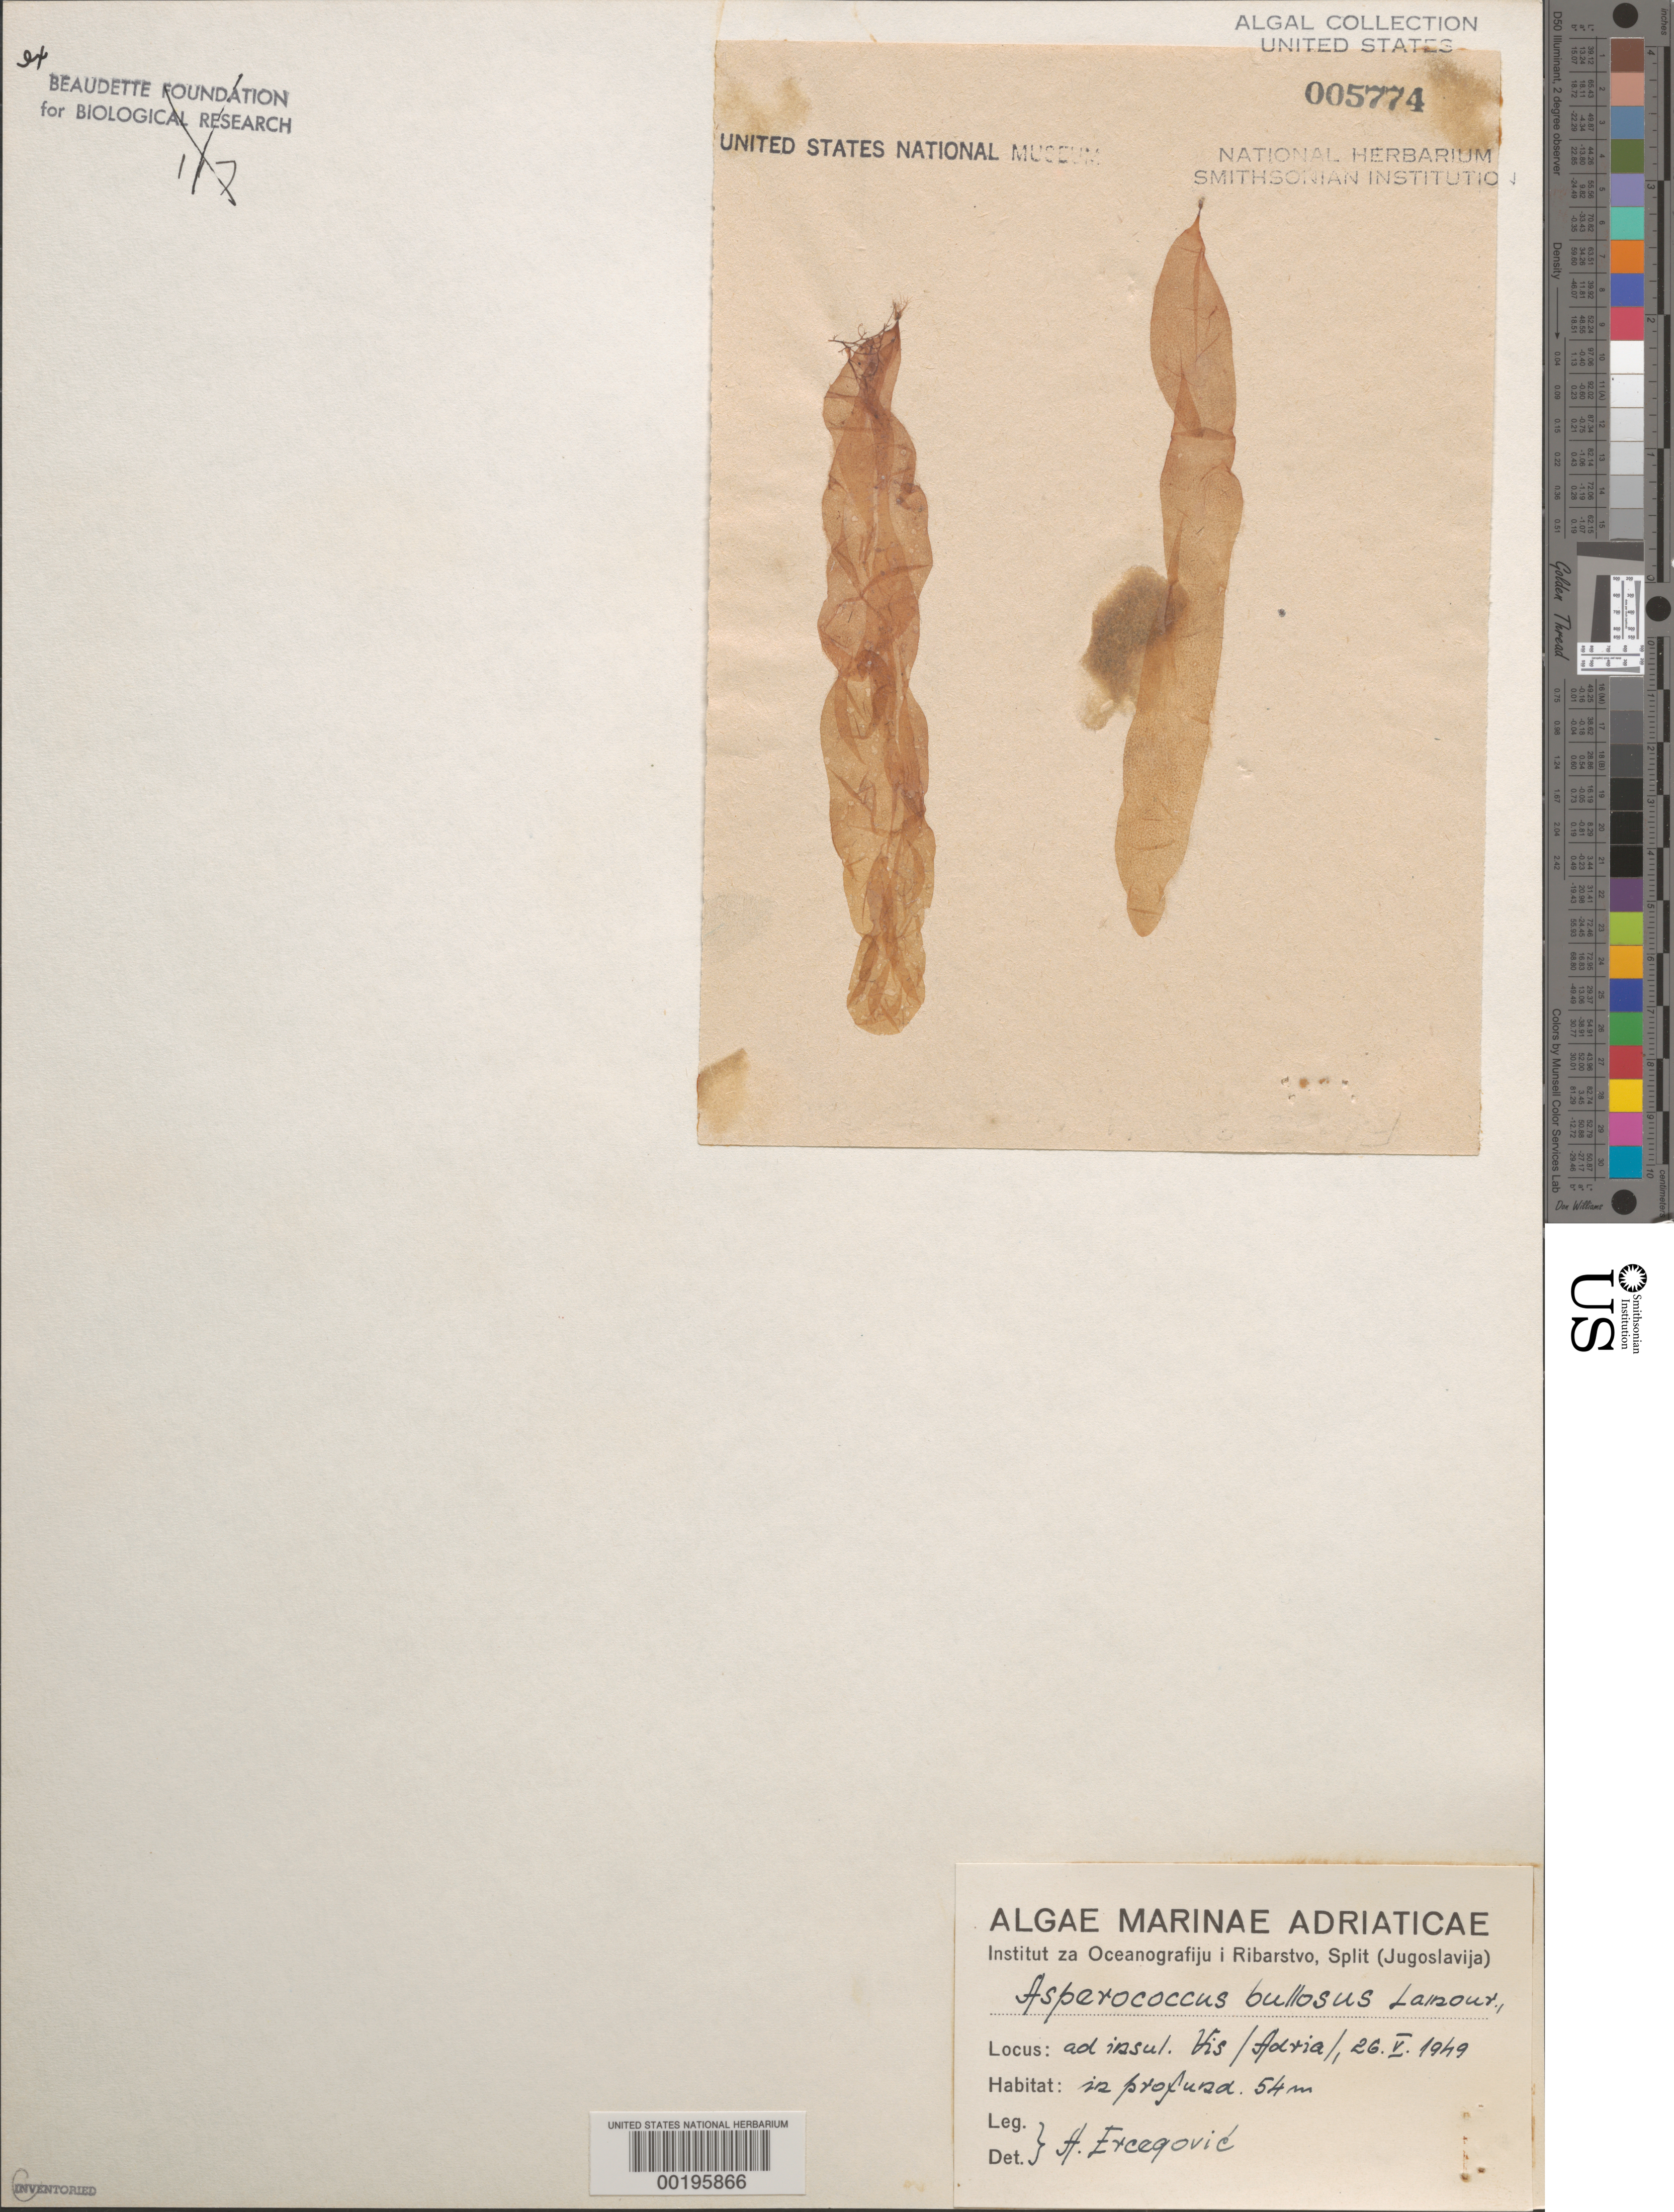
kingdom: Chromista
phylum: Ochrophyta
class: Phaeophyceae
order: Ectocarpales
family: Chordariaceae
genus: Asperococcus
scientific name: Asperococcus bullosus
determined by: Ercegovic, A.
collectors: A. Ercegovic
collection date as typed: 26 May 1949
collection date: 1949-05-26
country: Croatia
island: Vis Island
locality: Adriatic Sea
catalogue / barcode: US 5774